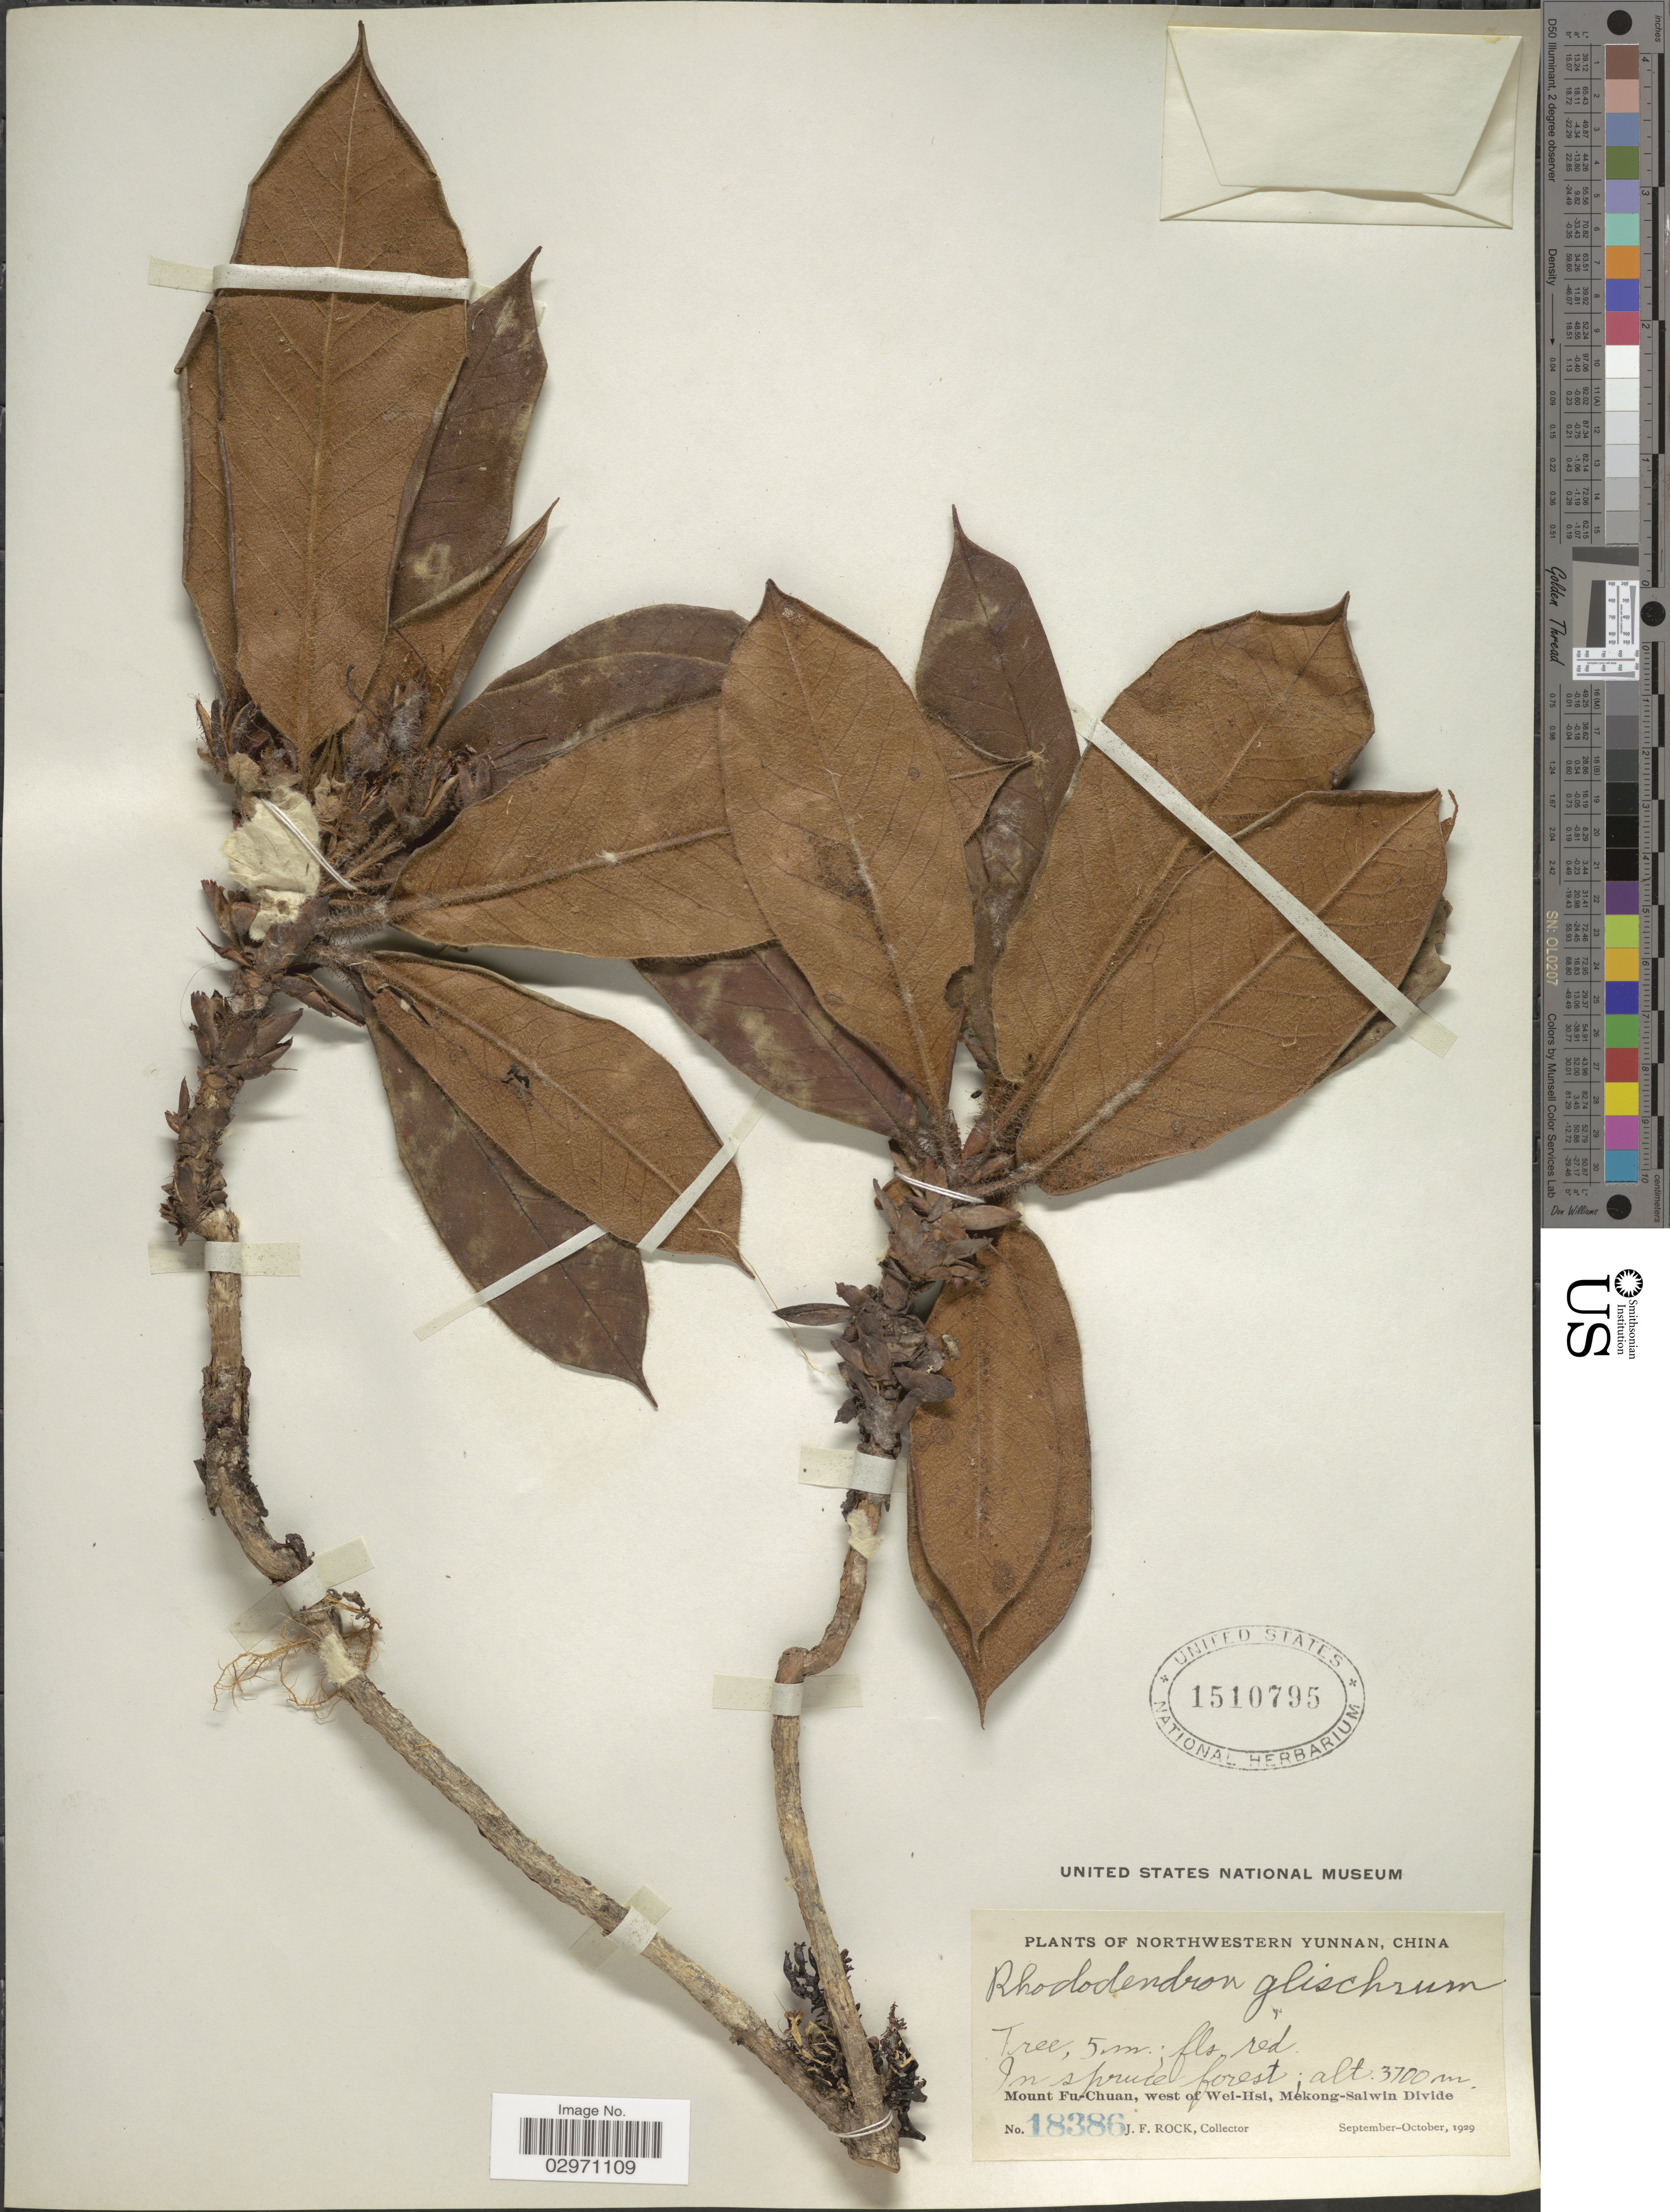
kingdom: Plantae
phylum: Tracheophyta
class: Magnoliopsida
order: Ericales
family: Ericaceae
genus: Rhododendron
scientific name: Rhododendron glischrum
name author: Balf. f. & W.W. Sm.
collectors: J. Rock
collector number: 18386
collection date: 1929-09/1929-10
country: China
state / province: Yunnan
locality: Northwestern Yunnan. Mount Fu-Chuan, west of Wei-Hsi, Mekong-Salwin Divide.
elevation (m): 3700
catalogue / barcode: US 1510795